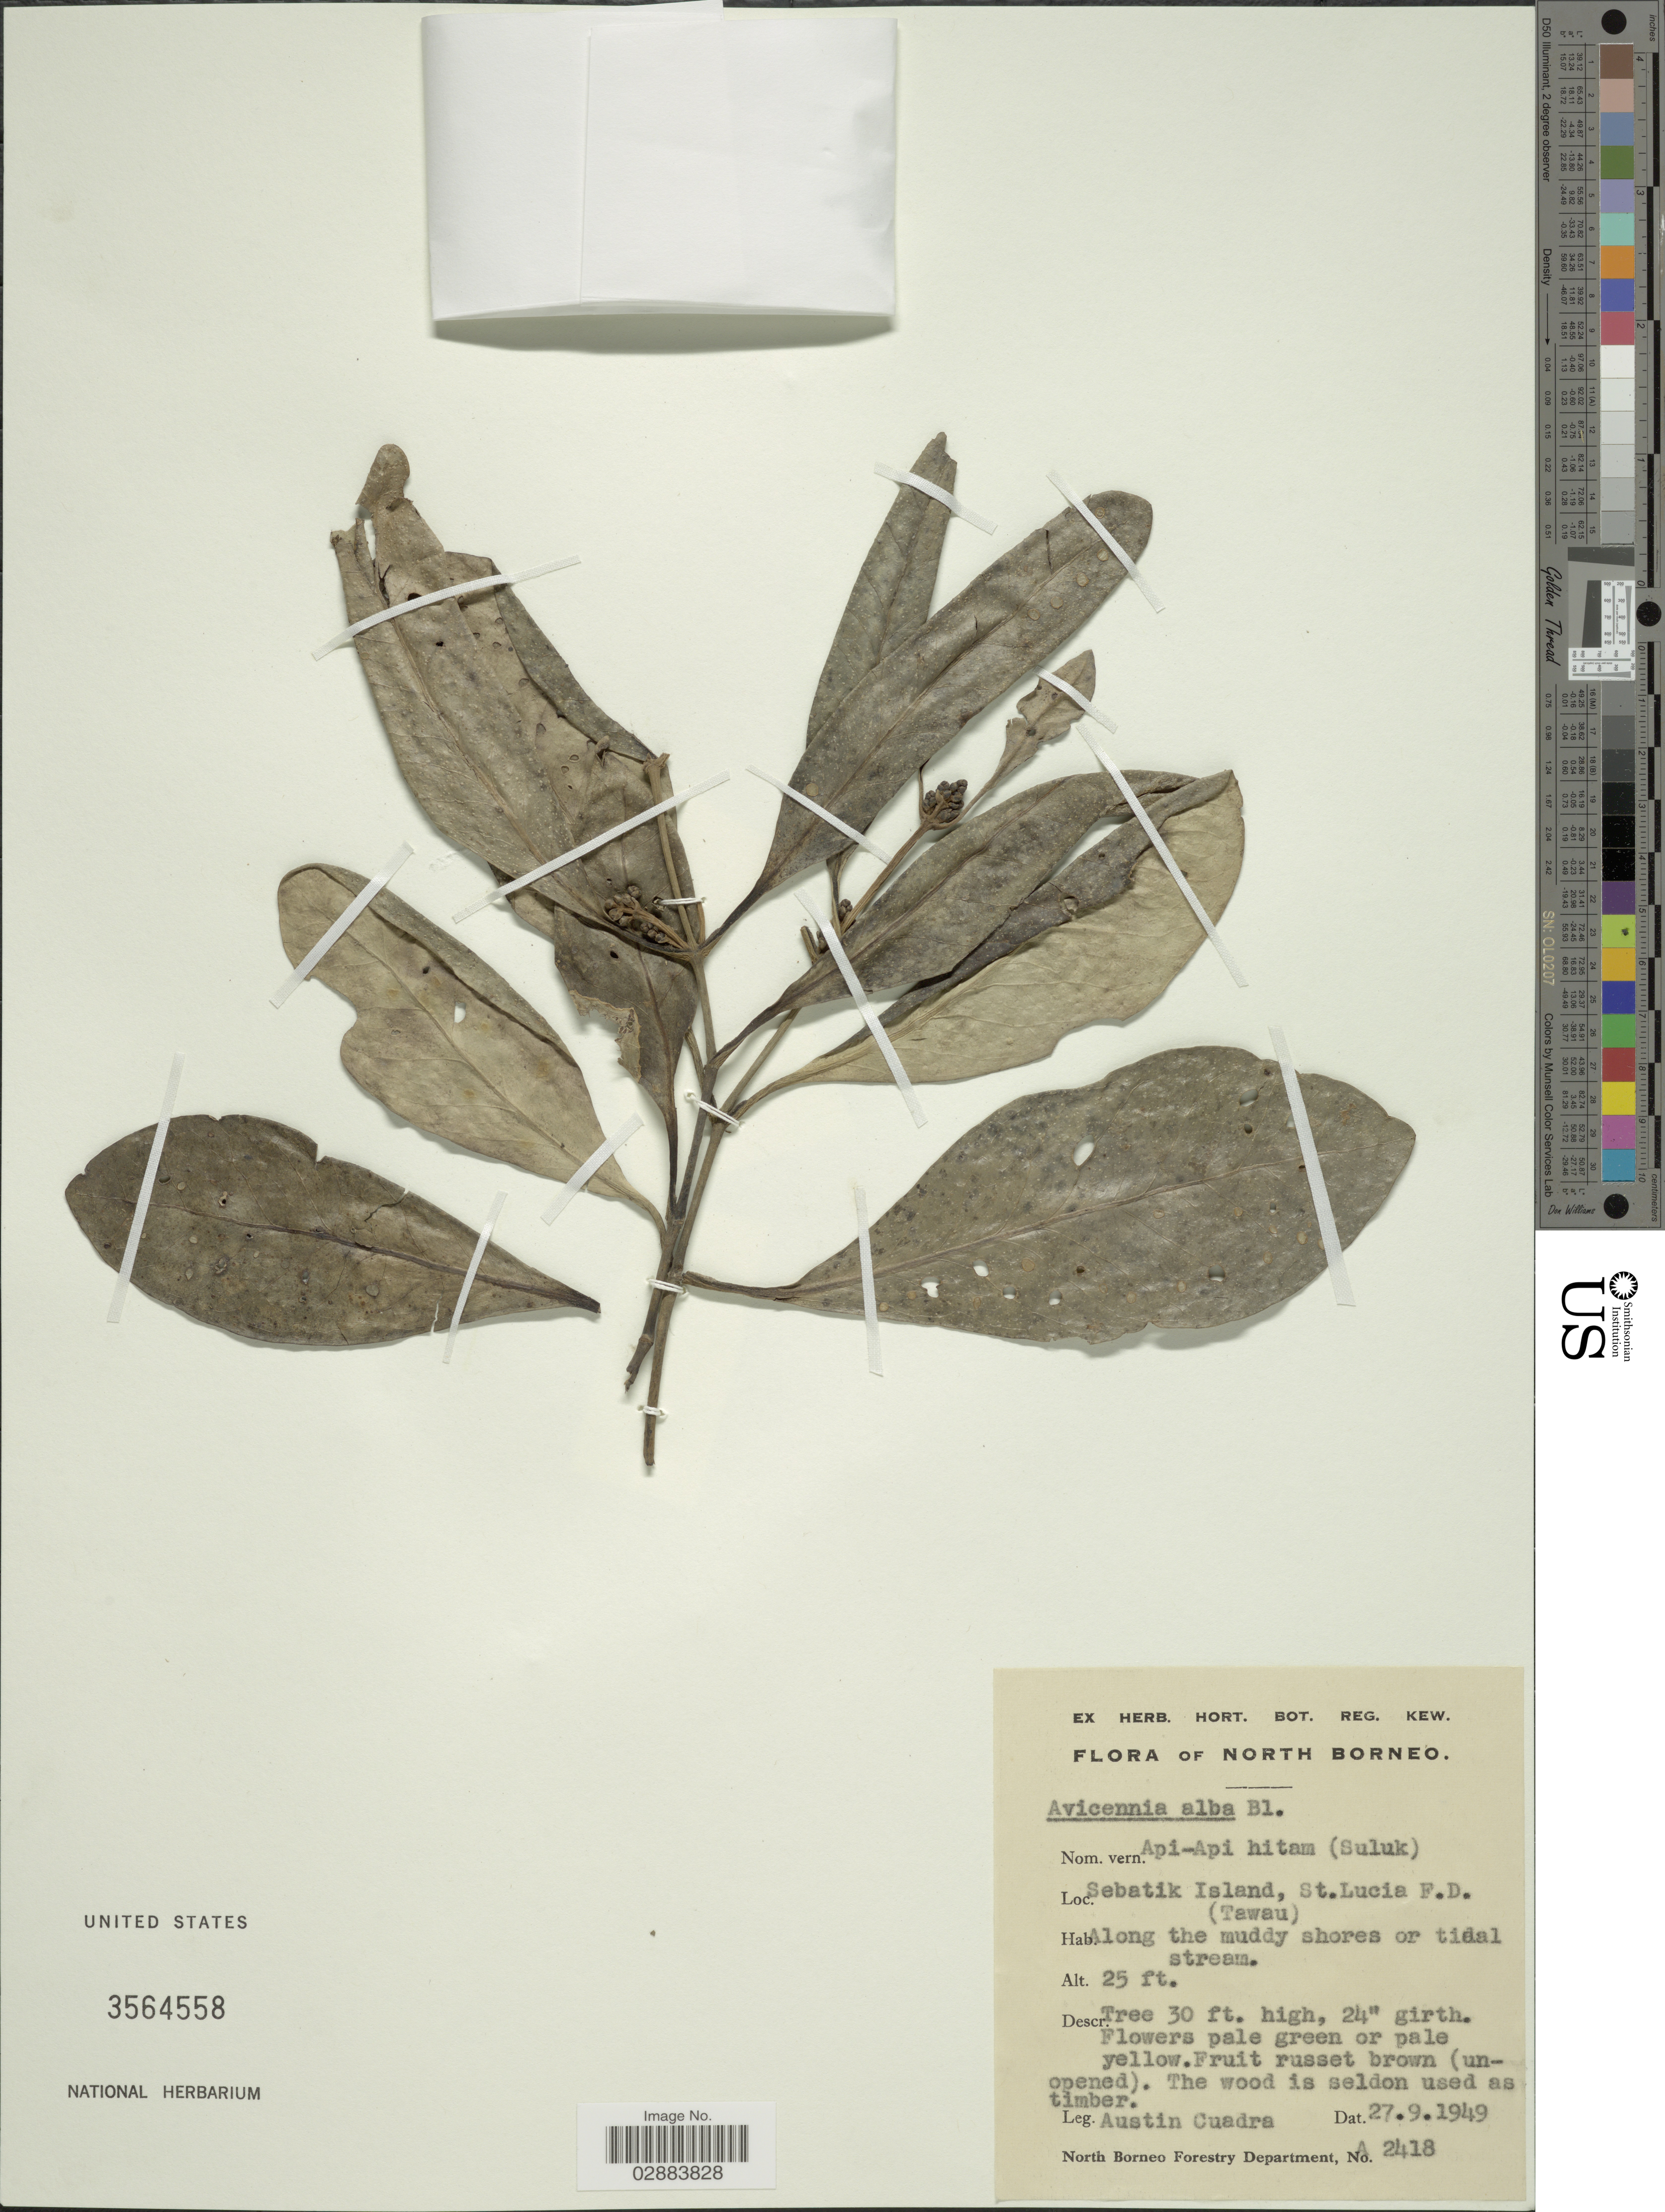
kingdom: Plantae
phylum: Tracheophyta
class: Magnoliopsida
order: Lamiales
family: Acanthaceae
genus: Avicennia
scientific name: Avicennia alba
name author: Blume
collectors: A. Cuadra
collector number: A2418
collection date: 1949-09-27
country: Malaysia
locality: North Borneo. Sebatik Island, St. Lucia F.D. (Tawau).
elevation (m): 8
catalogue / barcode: US 3564558